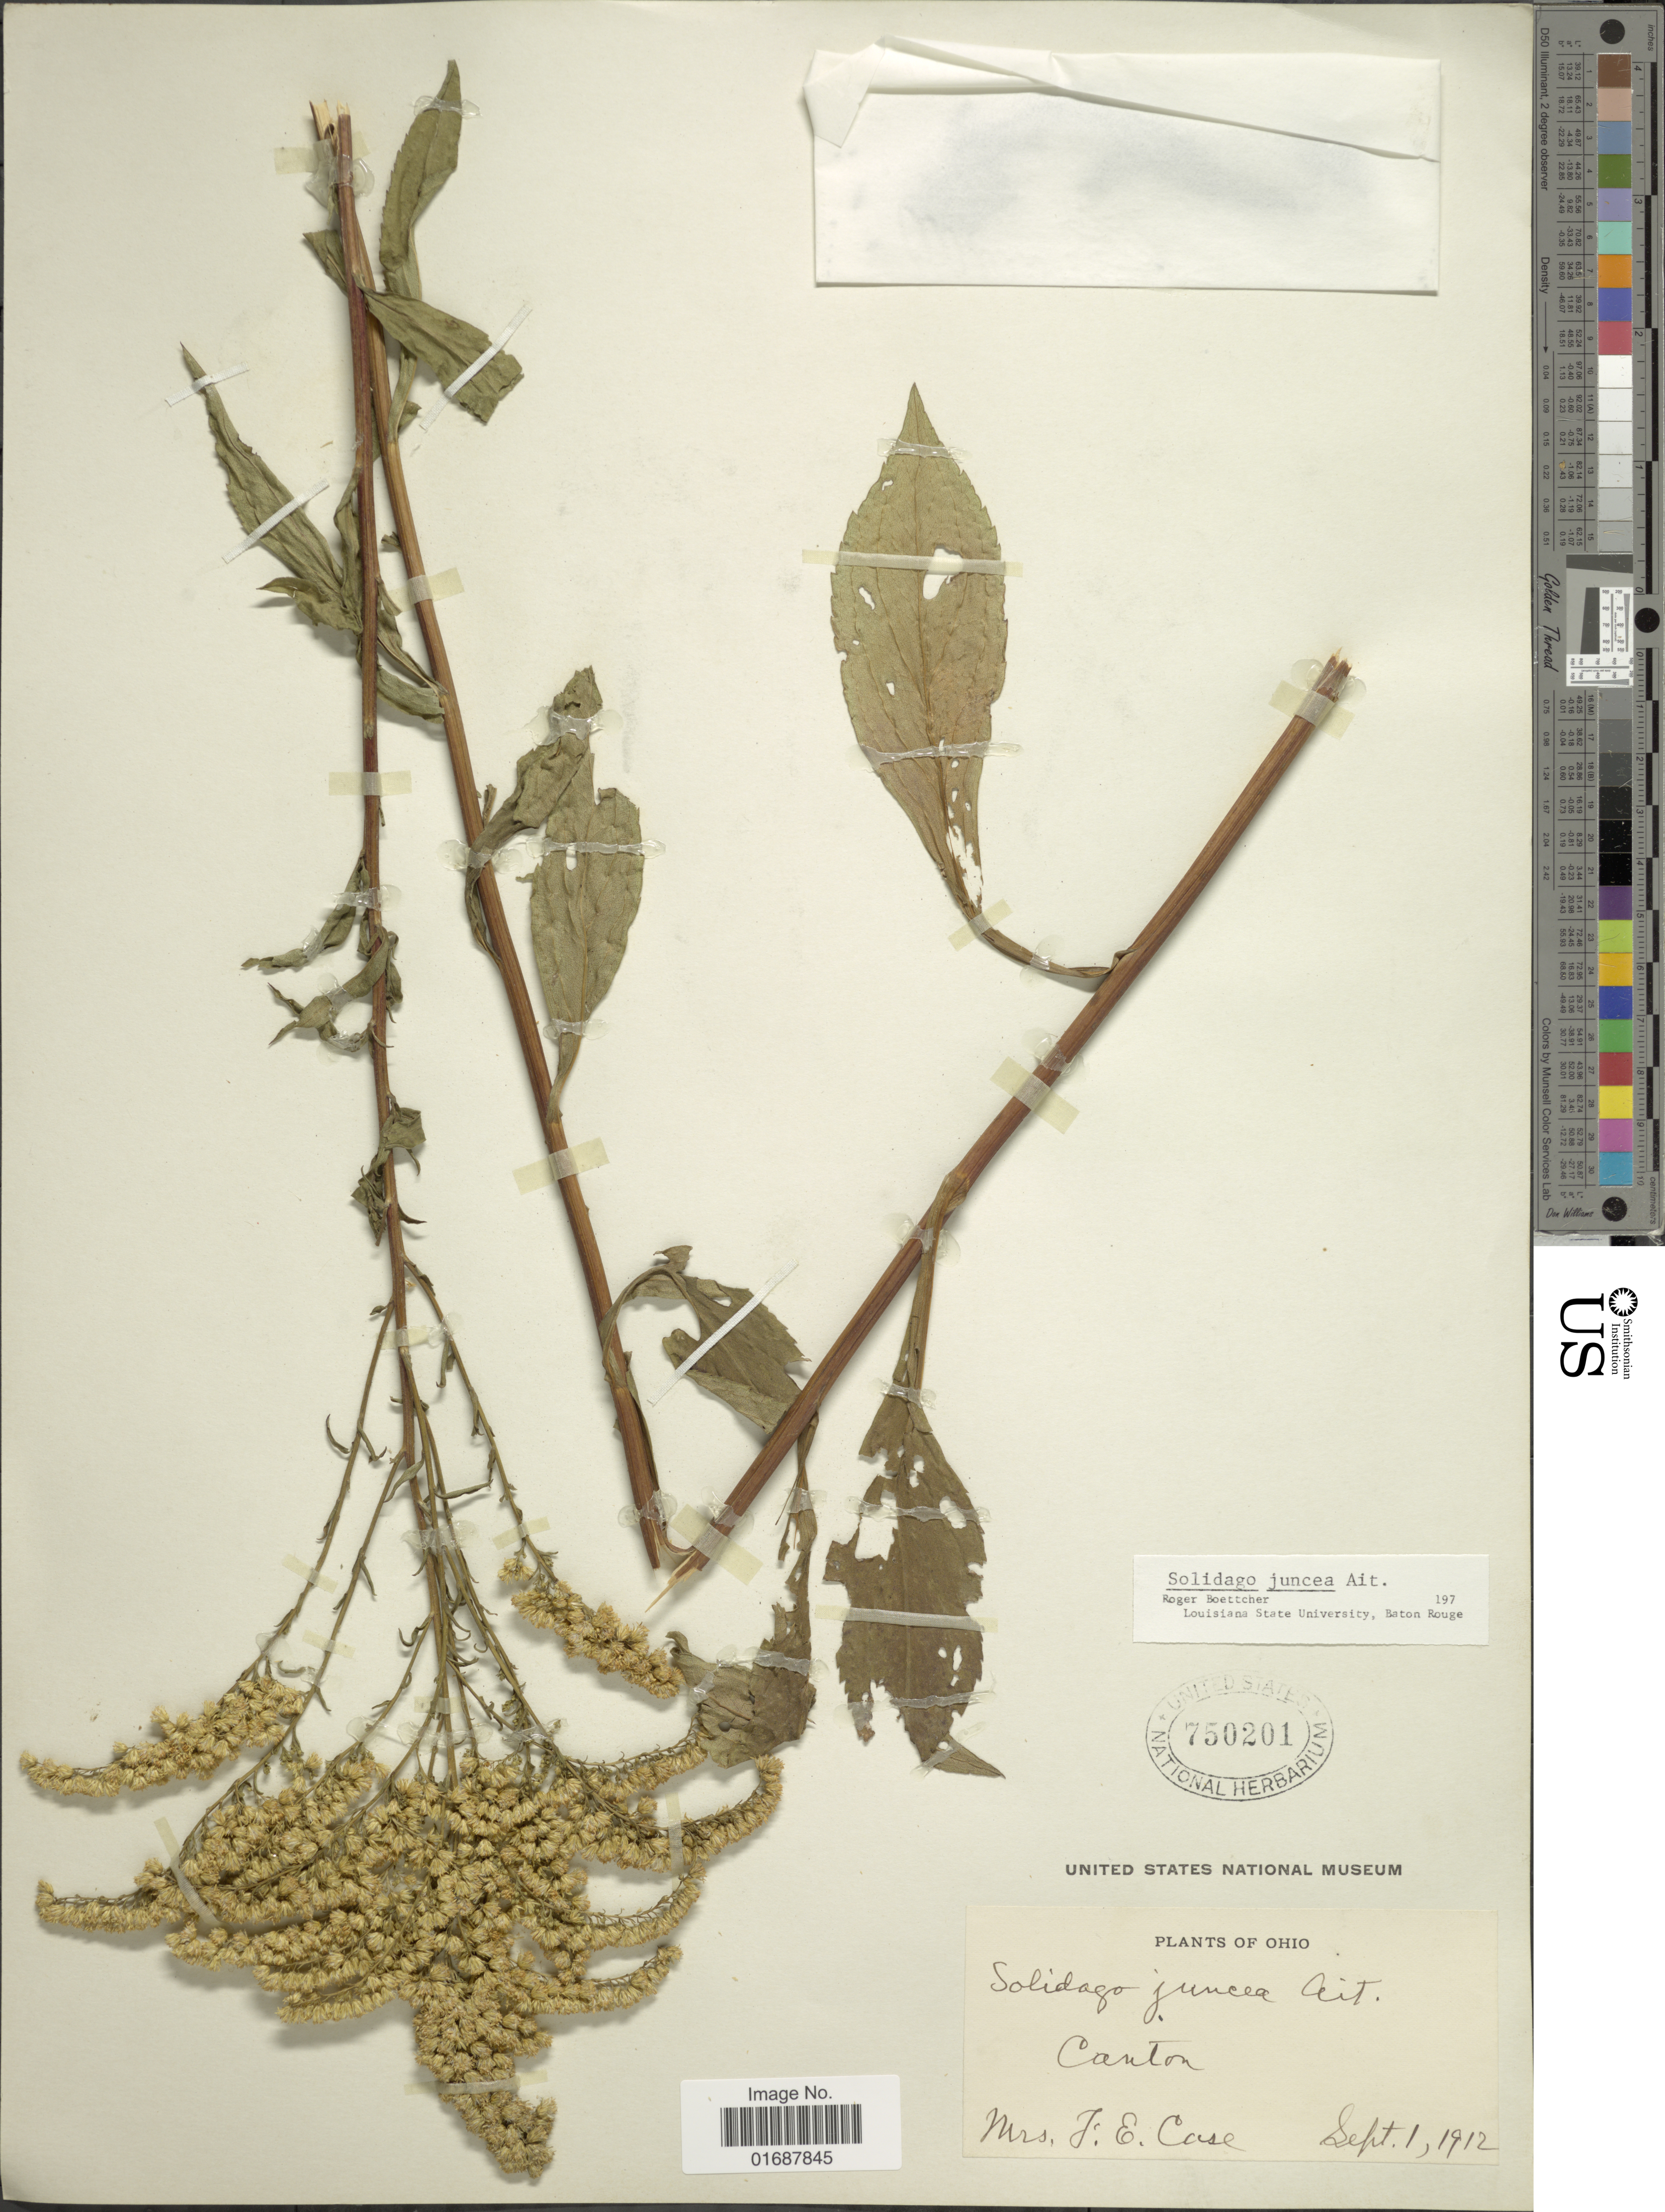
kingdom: Plantae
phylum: Tracheophyta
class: Magnoliopsida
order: Asterales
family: Asteraceae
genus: Solidago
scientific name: Solidago juncea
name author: Aiton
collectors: J. Case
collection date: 1912-09-01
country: United States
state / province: Ohio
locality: Canton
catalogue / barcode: US 750201